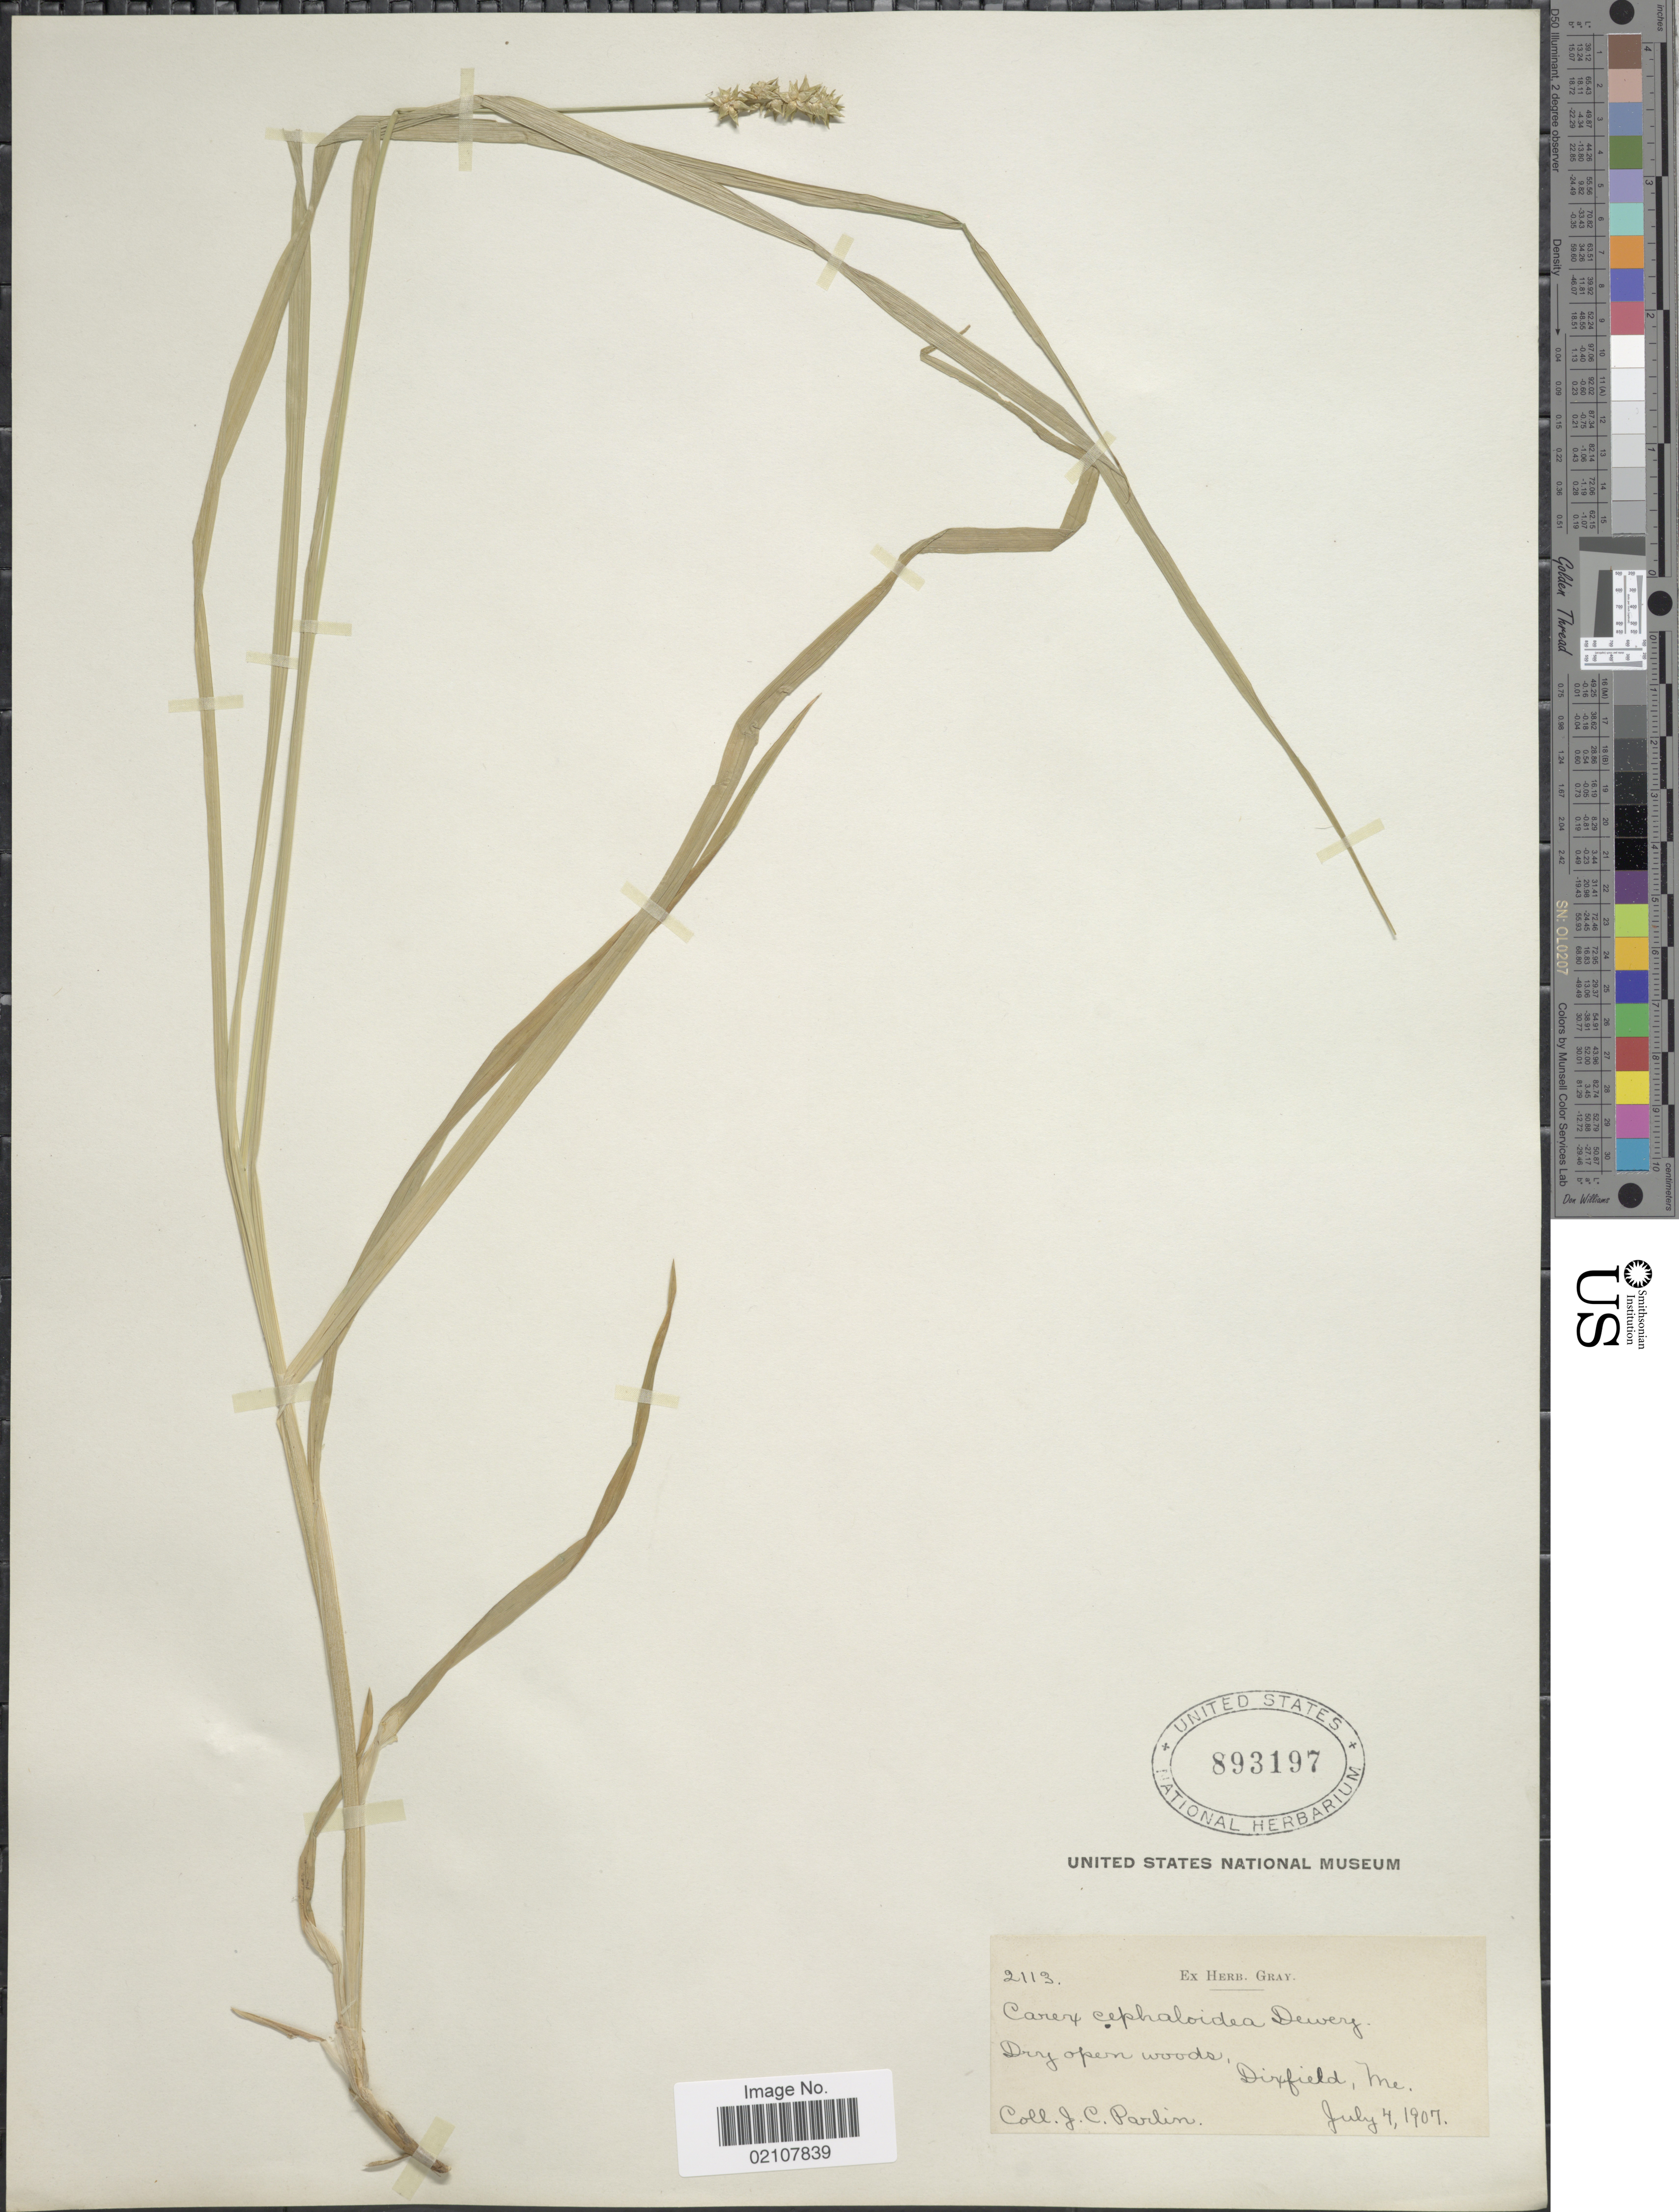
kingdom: Plantae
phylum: Tracheophyta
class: Liliopsida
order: Poales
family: Cyperaceae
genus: Carex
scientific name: Carex cephaloidea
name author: (Dewey) Dewey ex Boott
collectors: J. Parlin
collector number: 2113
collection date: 1907-07-04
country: United States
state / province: Maine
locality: Dry open woods, Dixfield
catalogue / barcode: US 893197